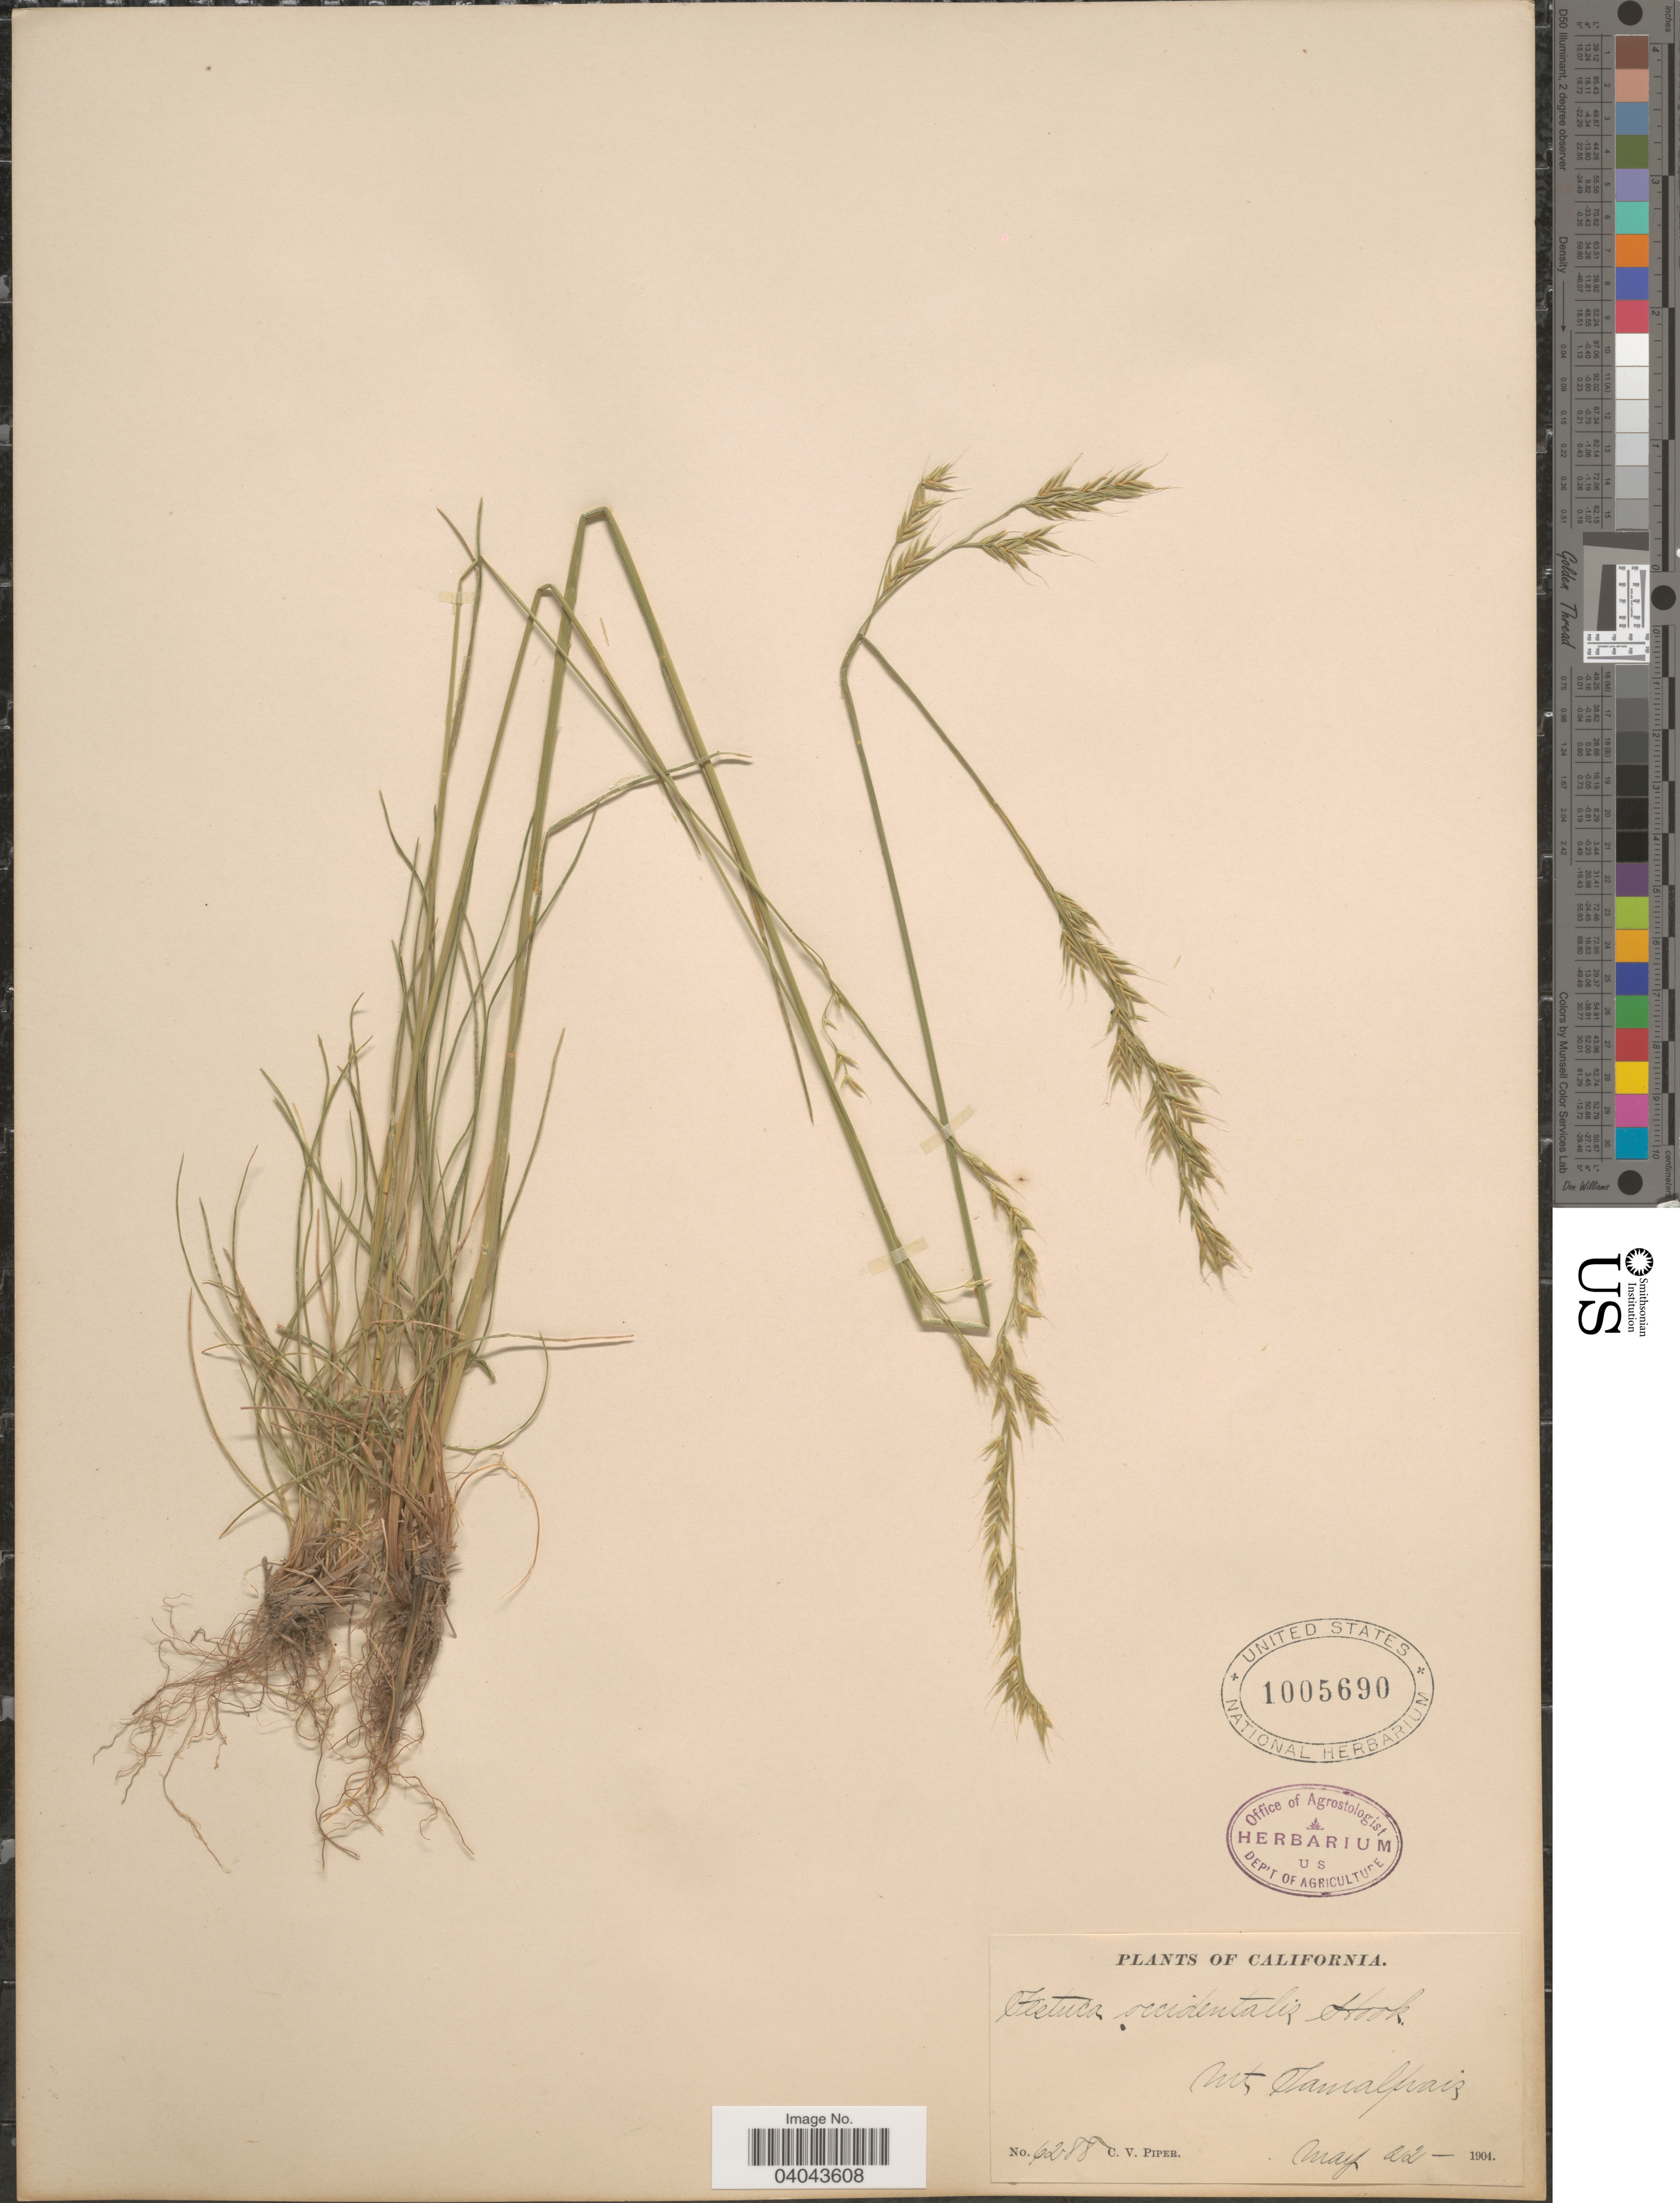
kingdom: Plantae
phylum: Tracheophyta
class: Liliopsida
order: Poales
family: Poaceae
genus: Festuca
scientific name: Festuca occidentalis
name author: Hook.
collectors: C. V. Piper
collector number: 6288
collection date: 1904-05-22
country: United States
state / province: California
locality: Mt. Tamalpais.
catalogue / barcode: US 1005690